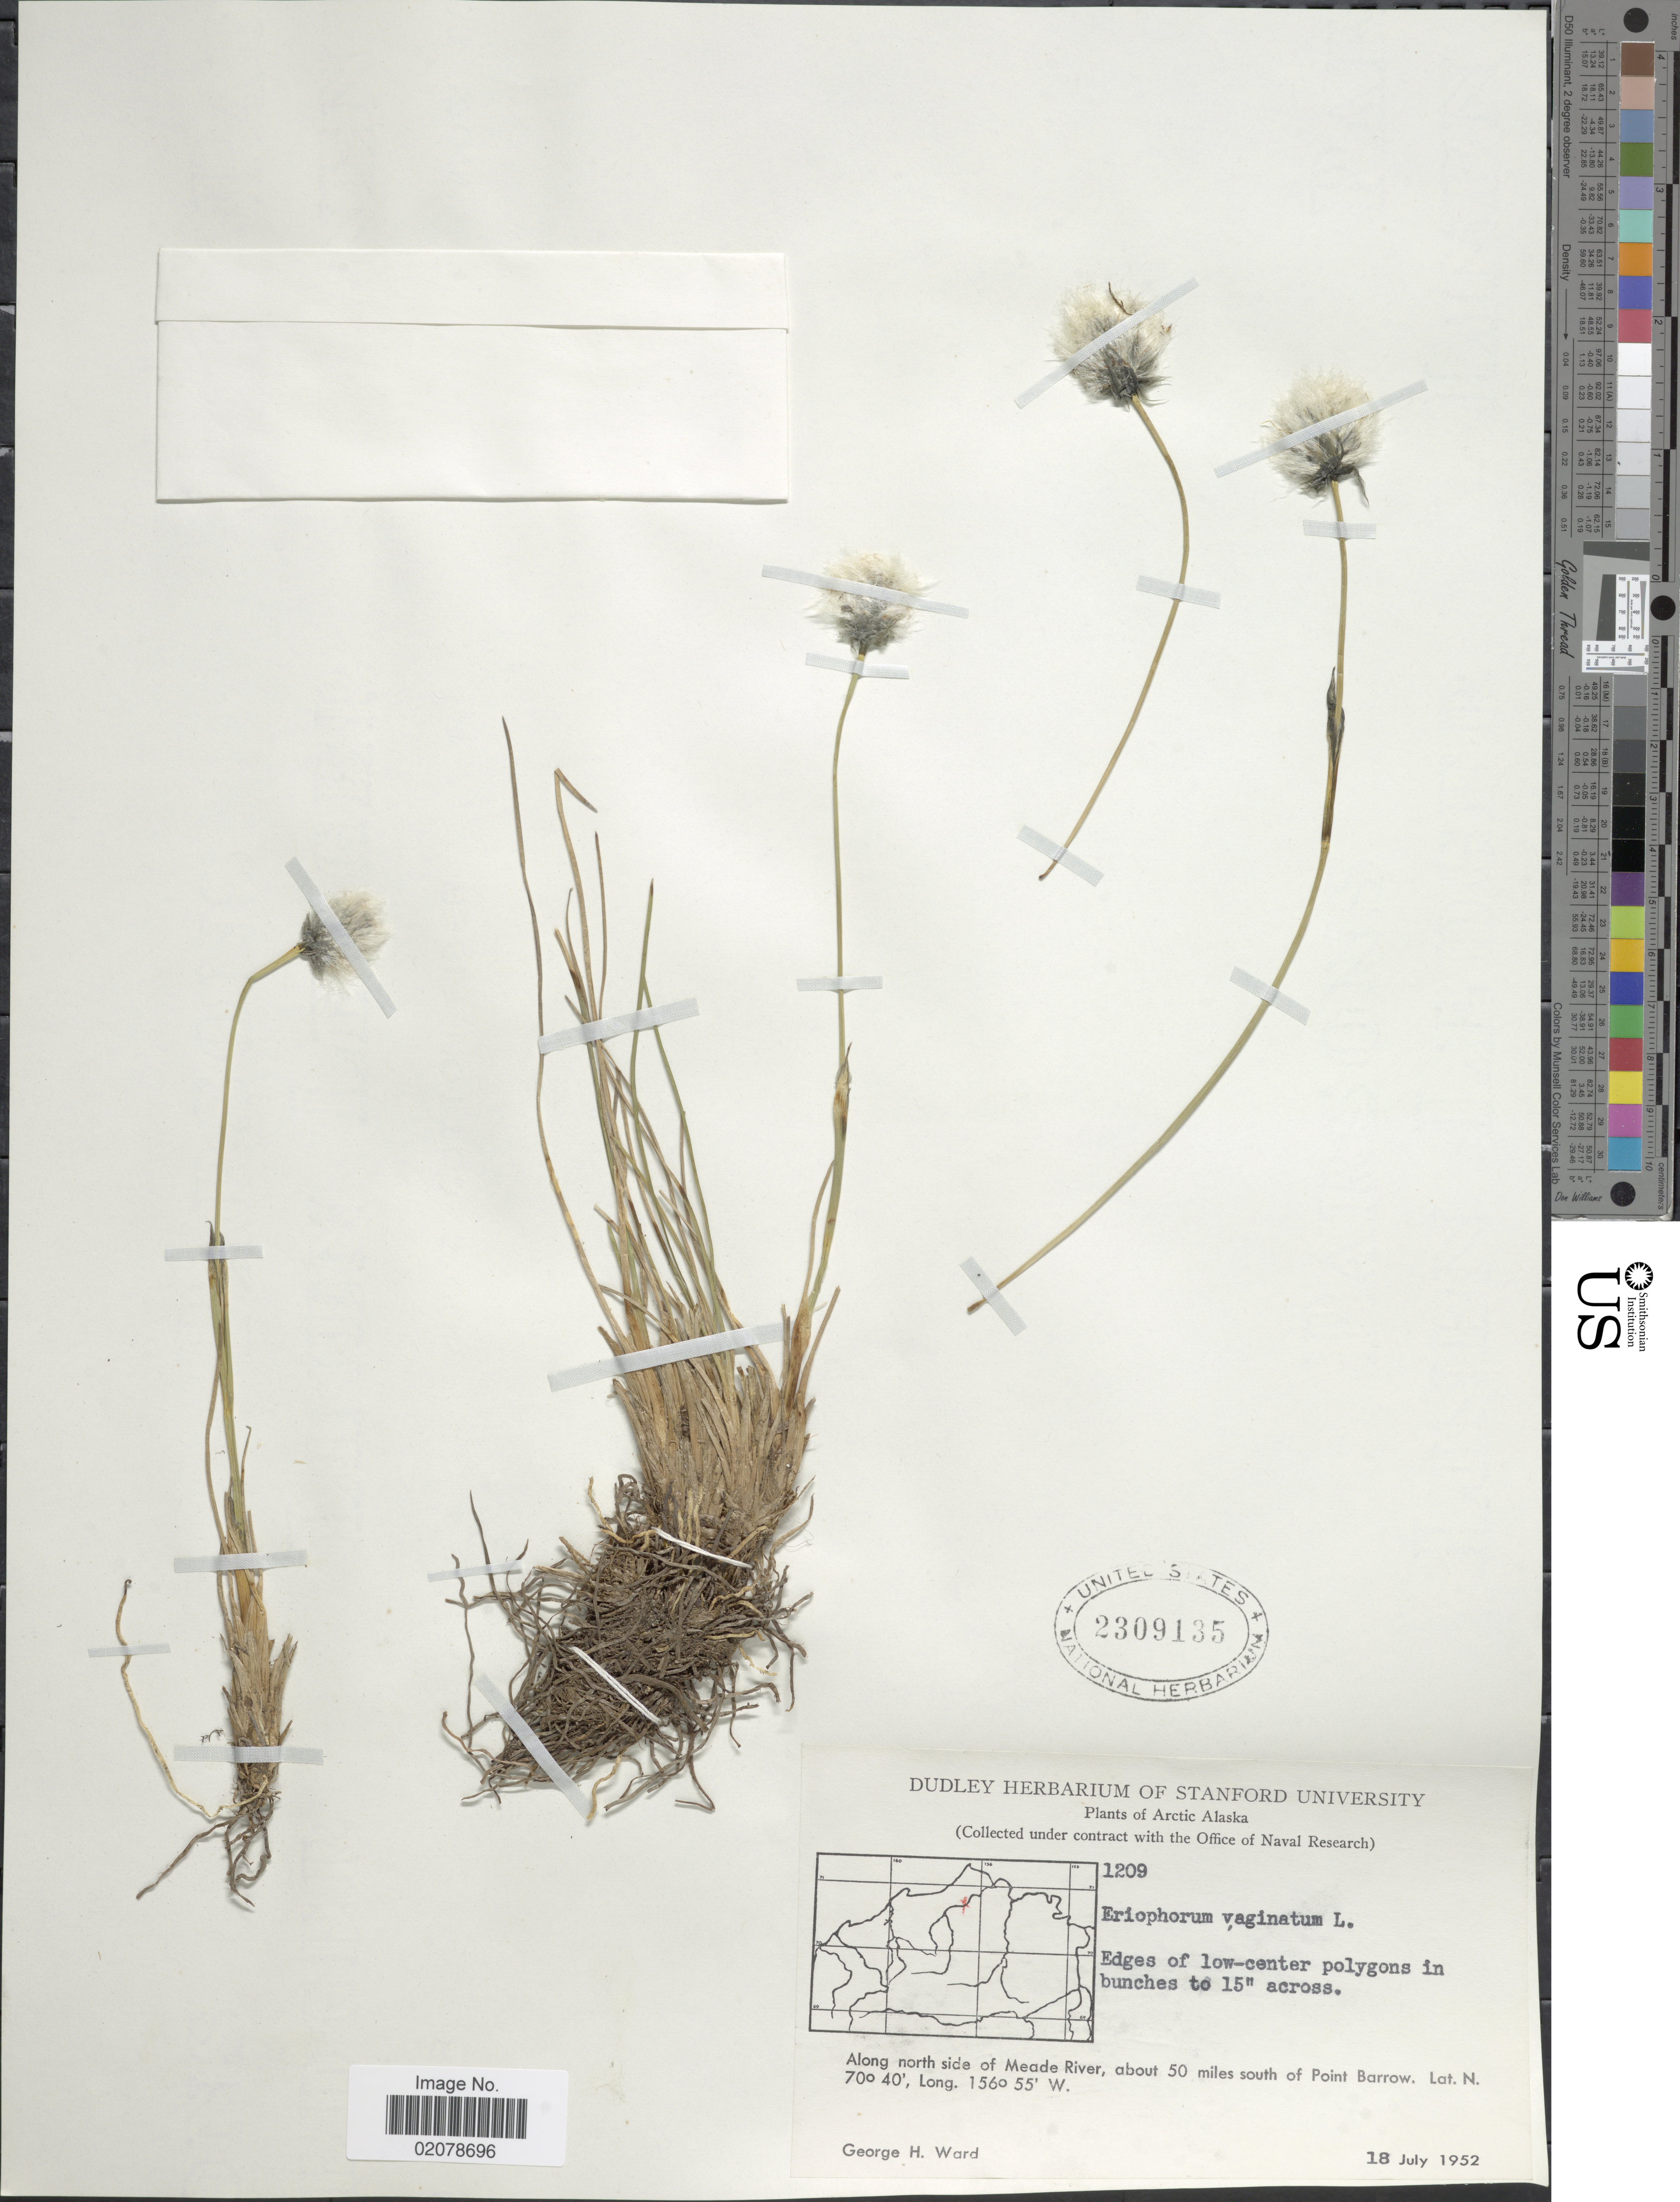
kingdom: Plantae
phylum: Tracheophyta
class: Liliopsida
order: Poales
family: Cyperaceae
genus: Eriophorum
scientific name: Eriophorum vaginatum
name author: L.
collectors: G. H. Ward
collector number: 1209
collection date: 1952-07-18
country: United States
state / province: Alaska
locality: Arctic Alaska. Along north side of Meade River, about 50 miles south of Point Barrow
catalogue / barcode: US 2309135